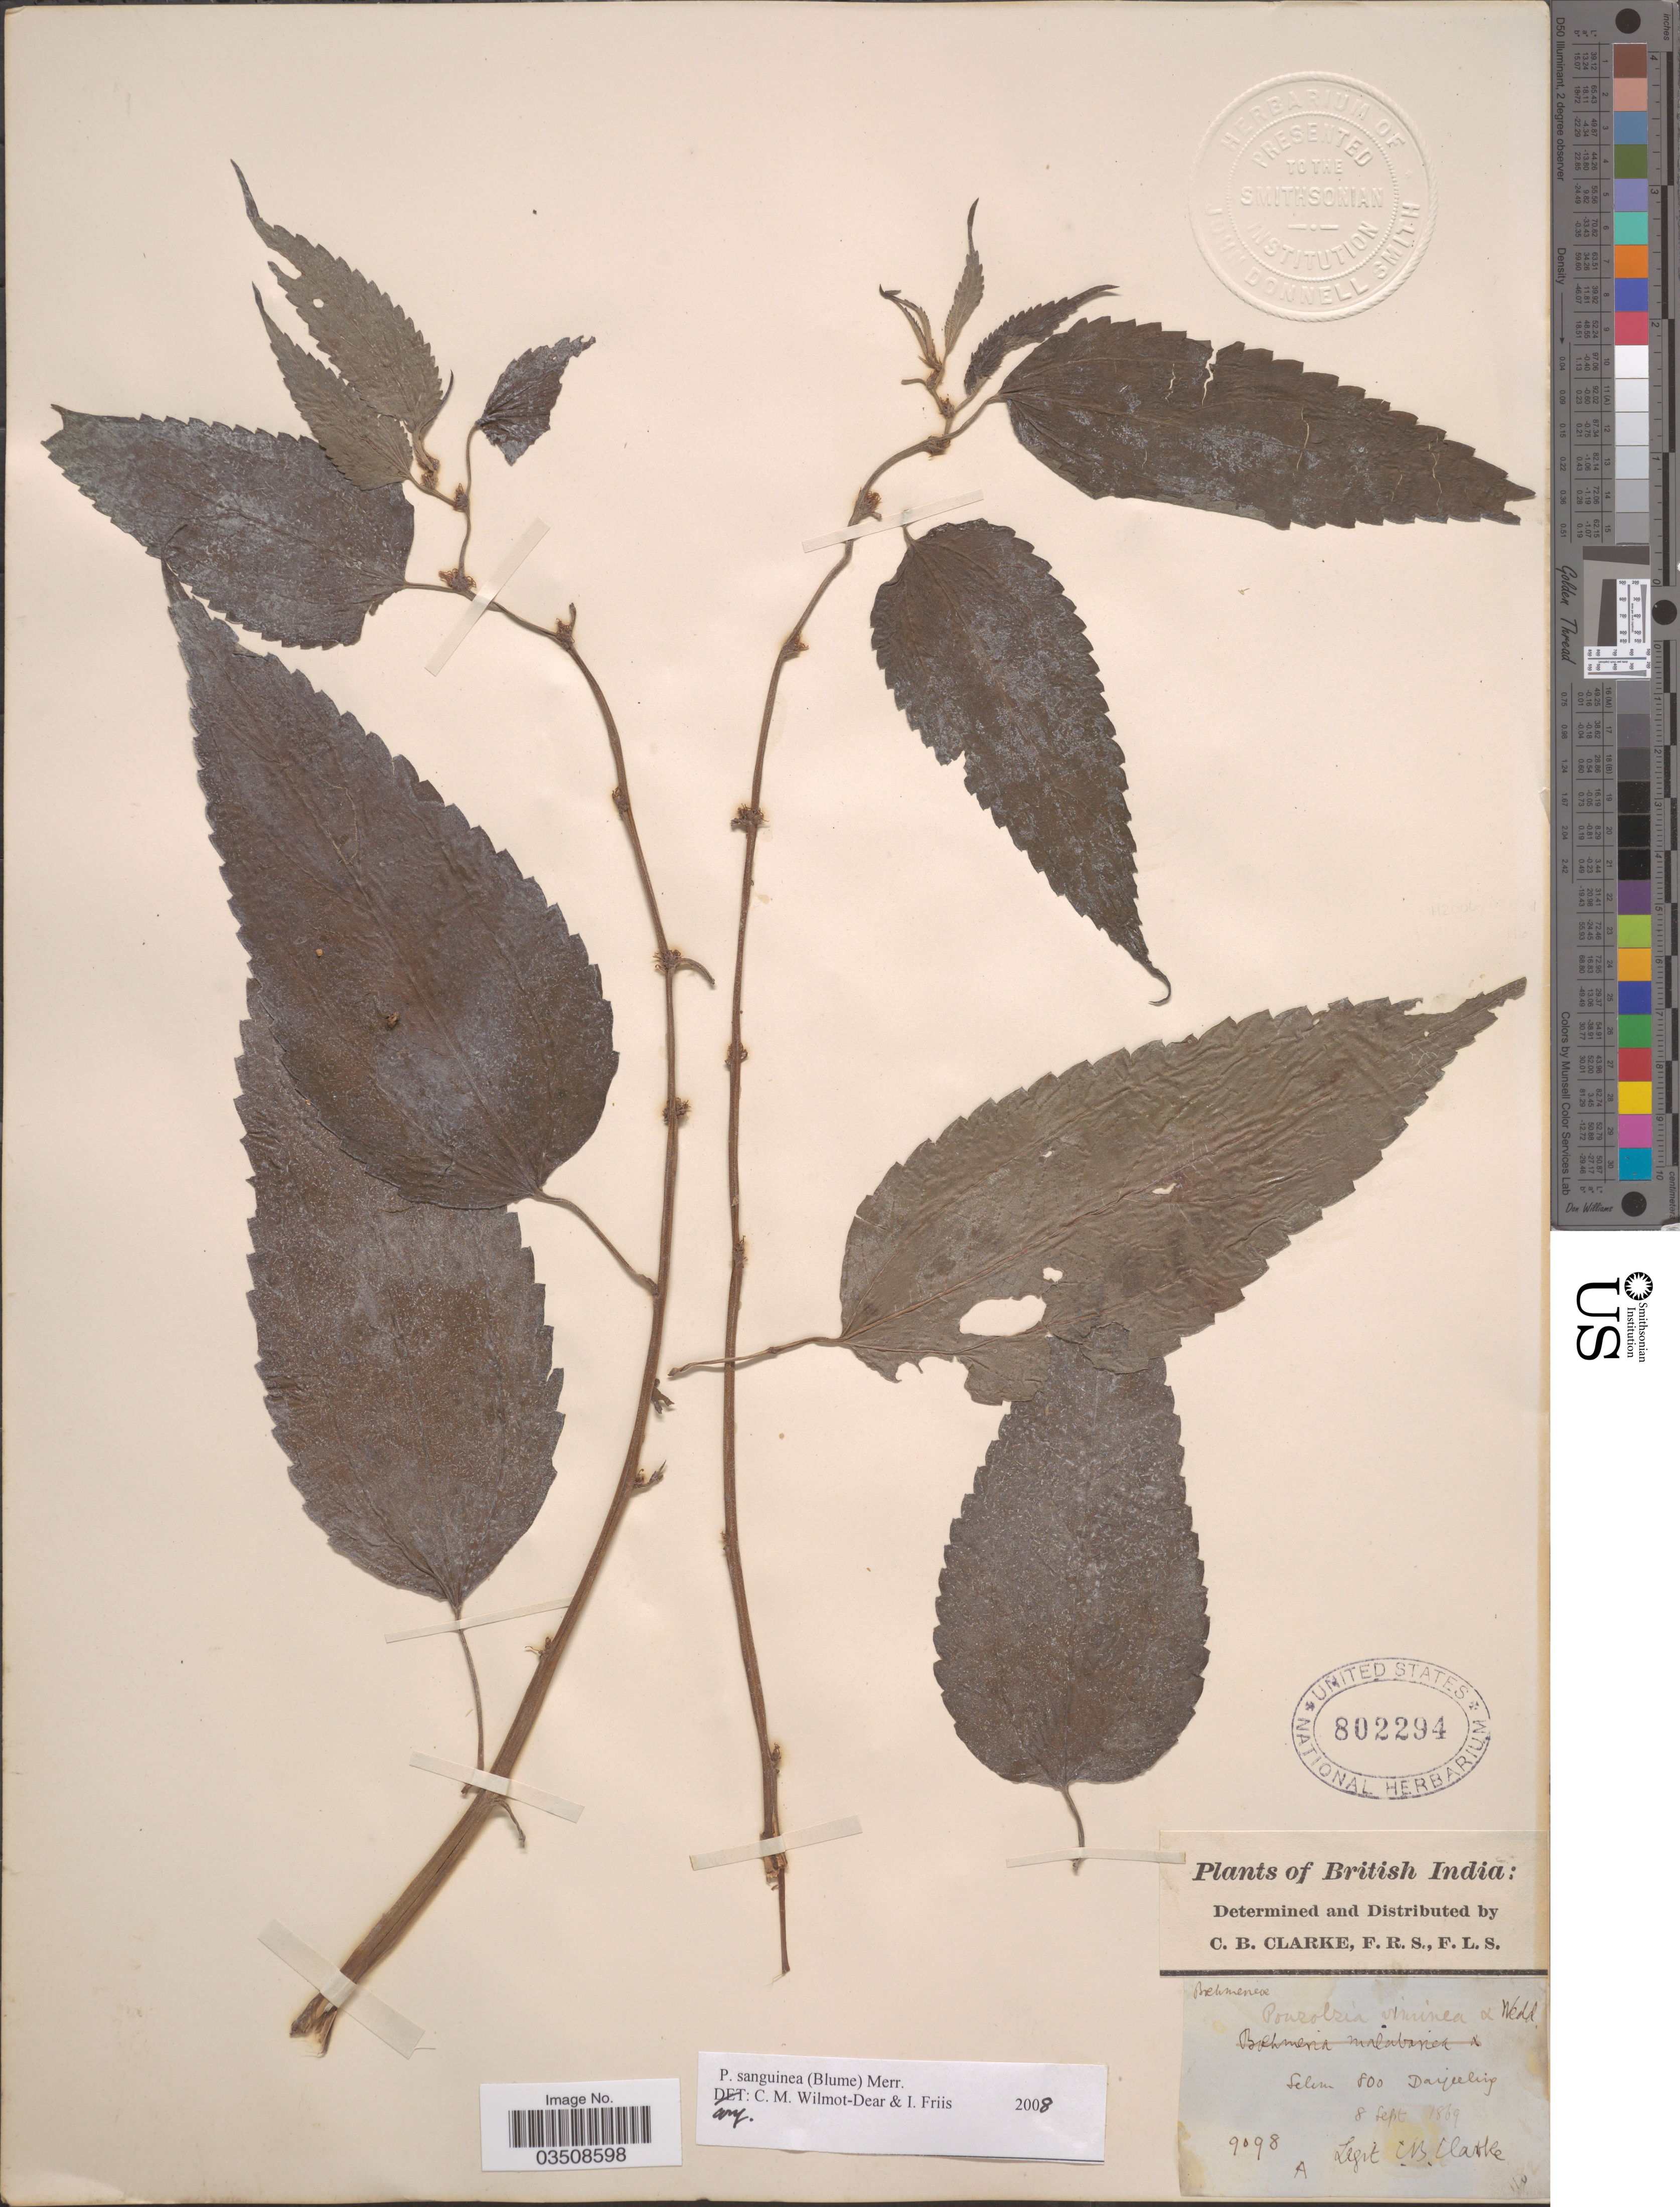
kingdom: Plantae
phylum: Tracheophyta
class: Magnoliopsida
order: Rosales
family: Urticaceae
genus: Pouzolzia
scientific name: Pouzolzia sanguinea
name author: (Blume) Merr.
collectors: C. B. Clarke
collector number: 9098 A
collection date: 1869-09-08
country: India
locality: British India. Selim. Darjeeling.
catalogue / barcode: US 802294